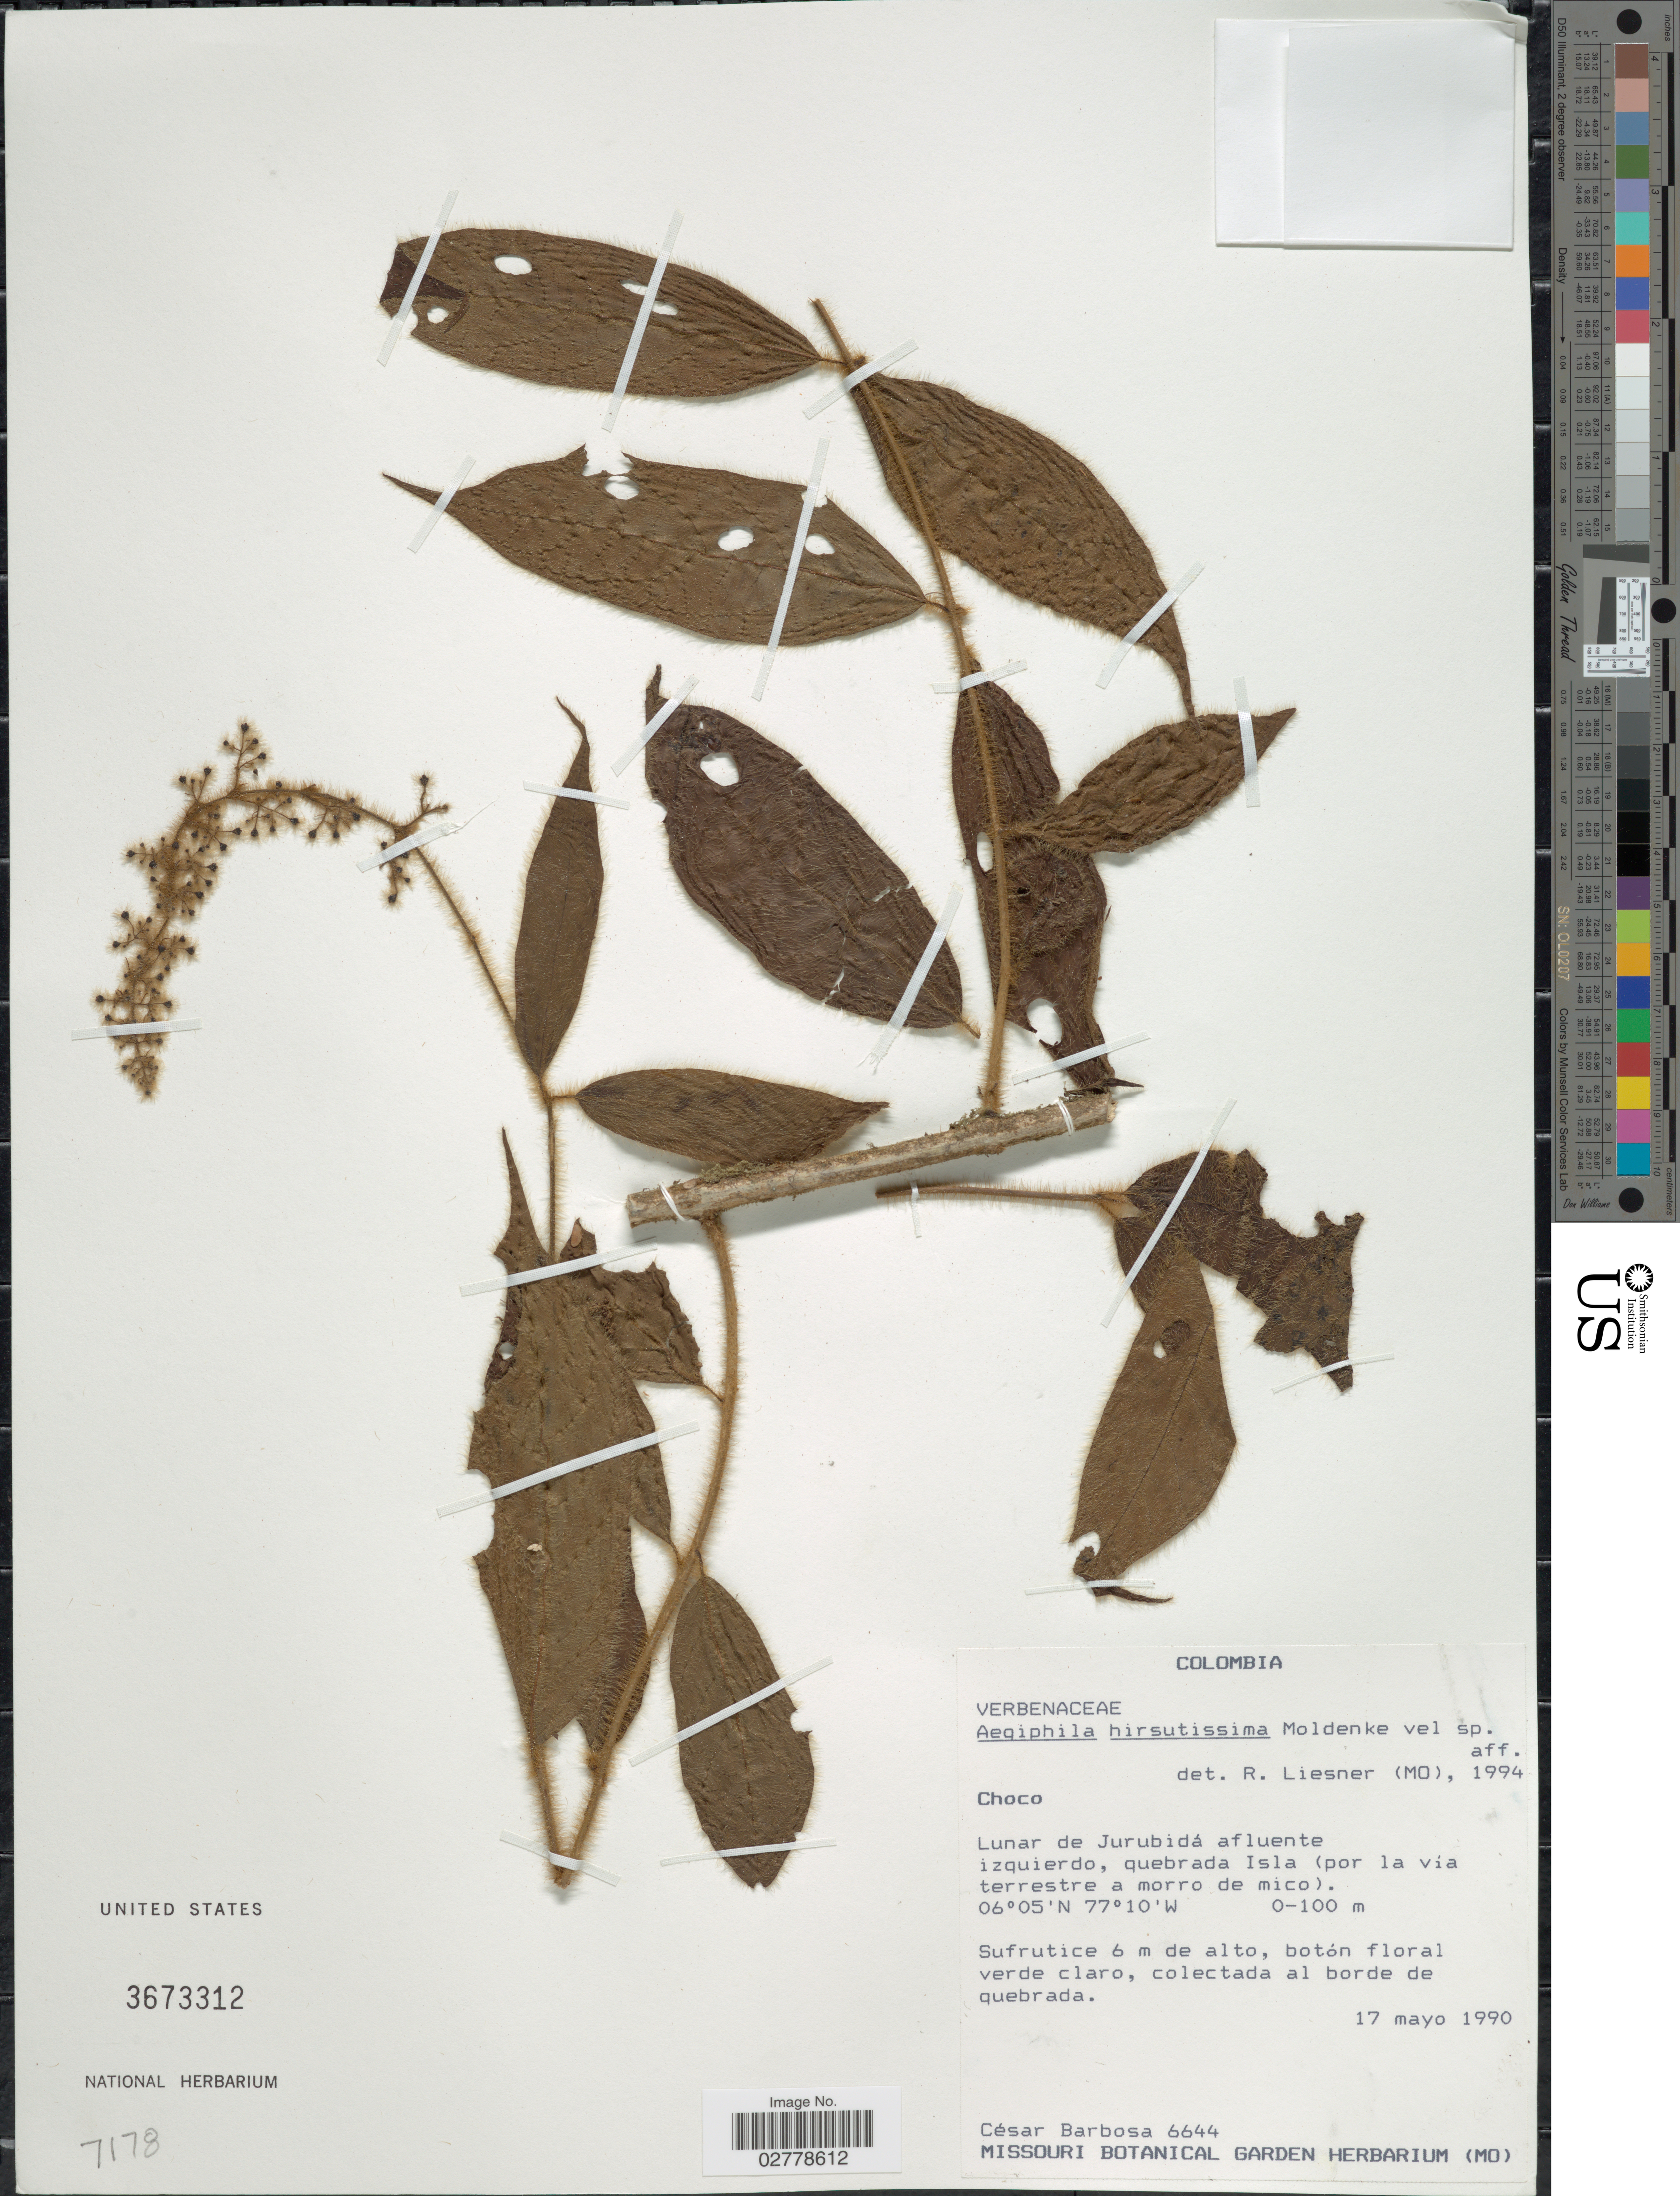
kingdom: Plantae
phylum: Tracheophyta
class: Magnoliopsida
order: Lamiales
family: Lamiaceae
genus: Aegiphila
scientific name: Aegiphila hirsutissima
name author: Moldenke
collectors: C. E. Barbosa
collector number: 6644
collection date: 1990-05-17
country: Colombia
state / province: Chocó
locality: Lunar de Jurubidá afluente izquierdo, quebrada Isla (por la via terrestre a morro de mico).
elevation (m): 0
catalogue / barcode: US 3673312